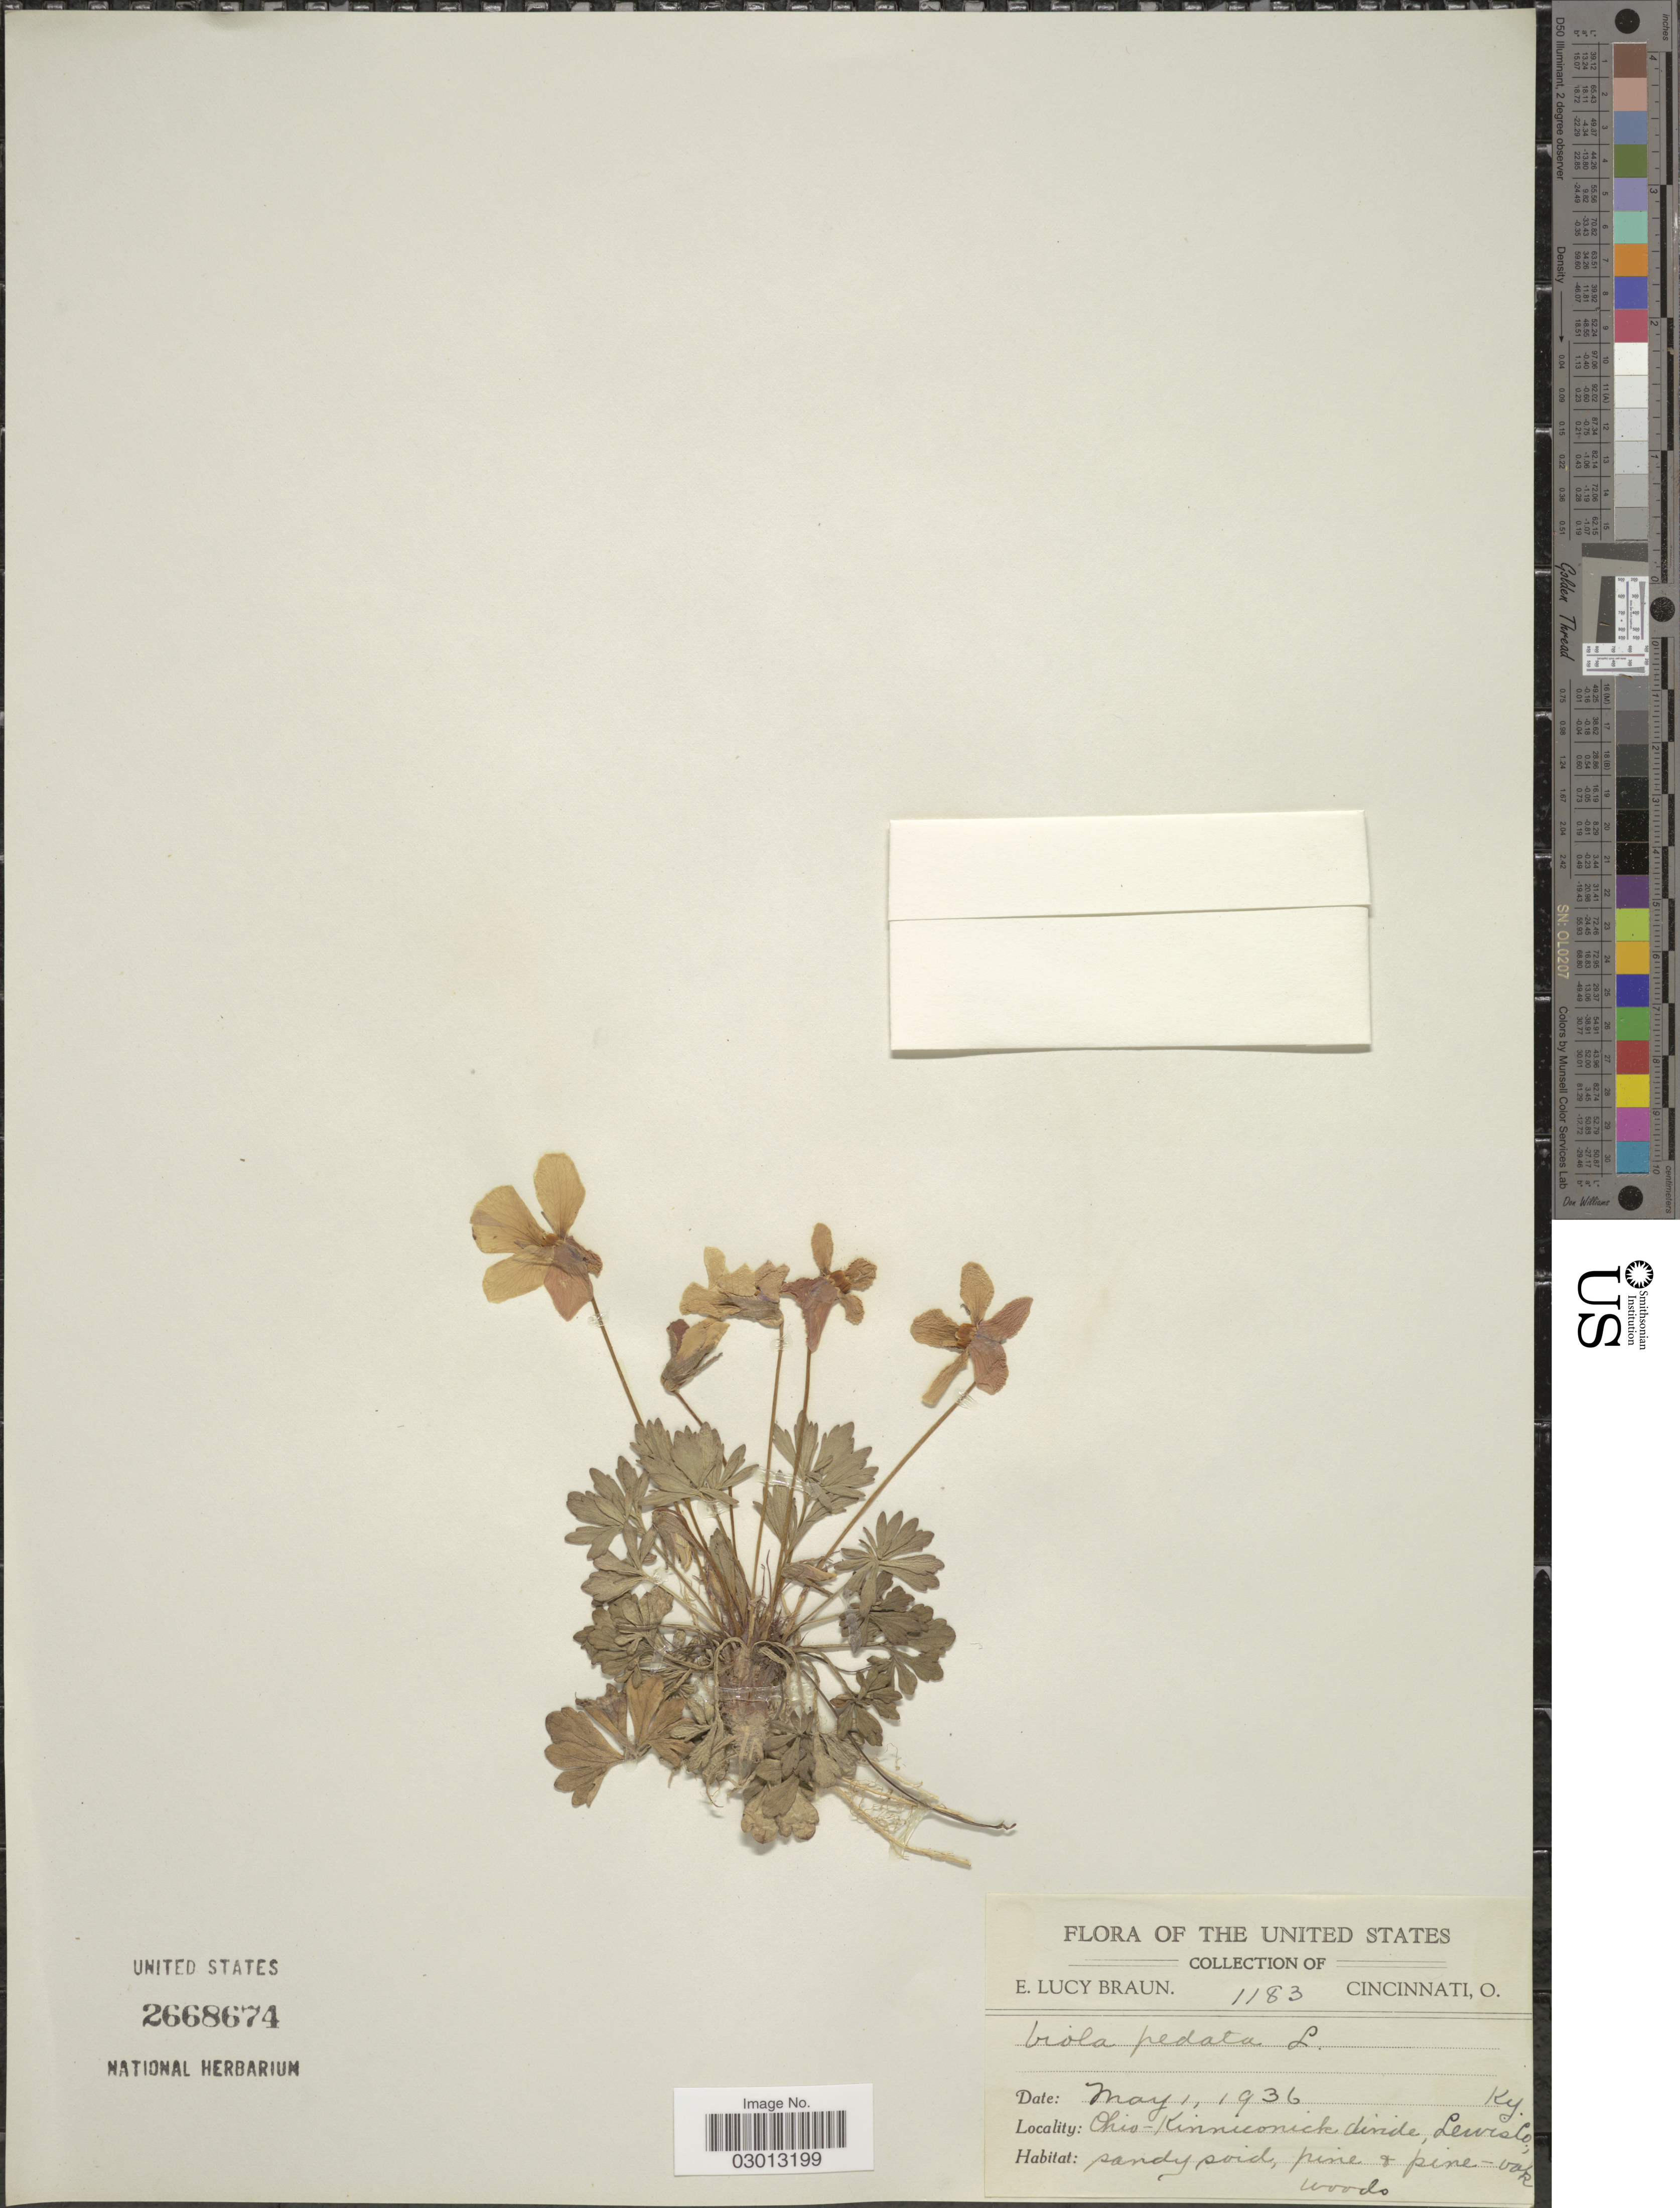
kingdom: Plantae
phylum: Tracheophyta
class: Magnoliopsida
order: Malpighiales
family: Violaceae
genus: Viola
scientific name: Viola pedata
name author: L.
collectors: E. L. Braun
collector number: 1183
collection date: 1936-05-01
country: United States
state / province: Kentucky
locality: Ohio-Kinniconick divide, Lewis Co.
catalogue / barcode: US 2668674